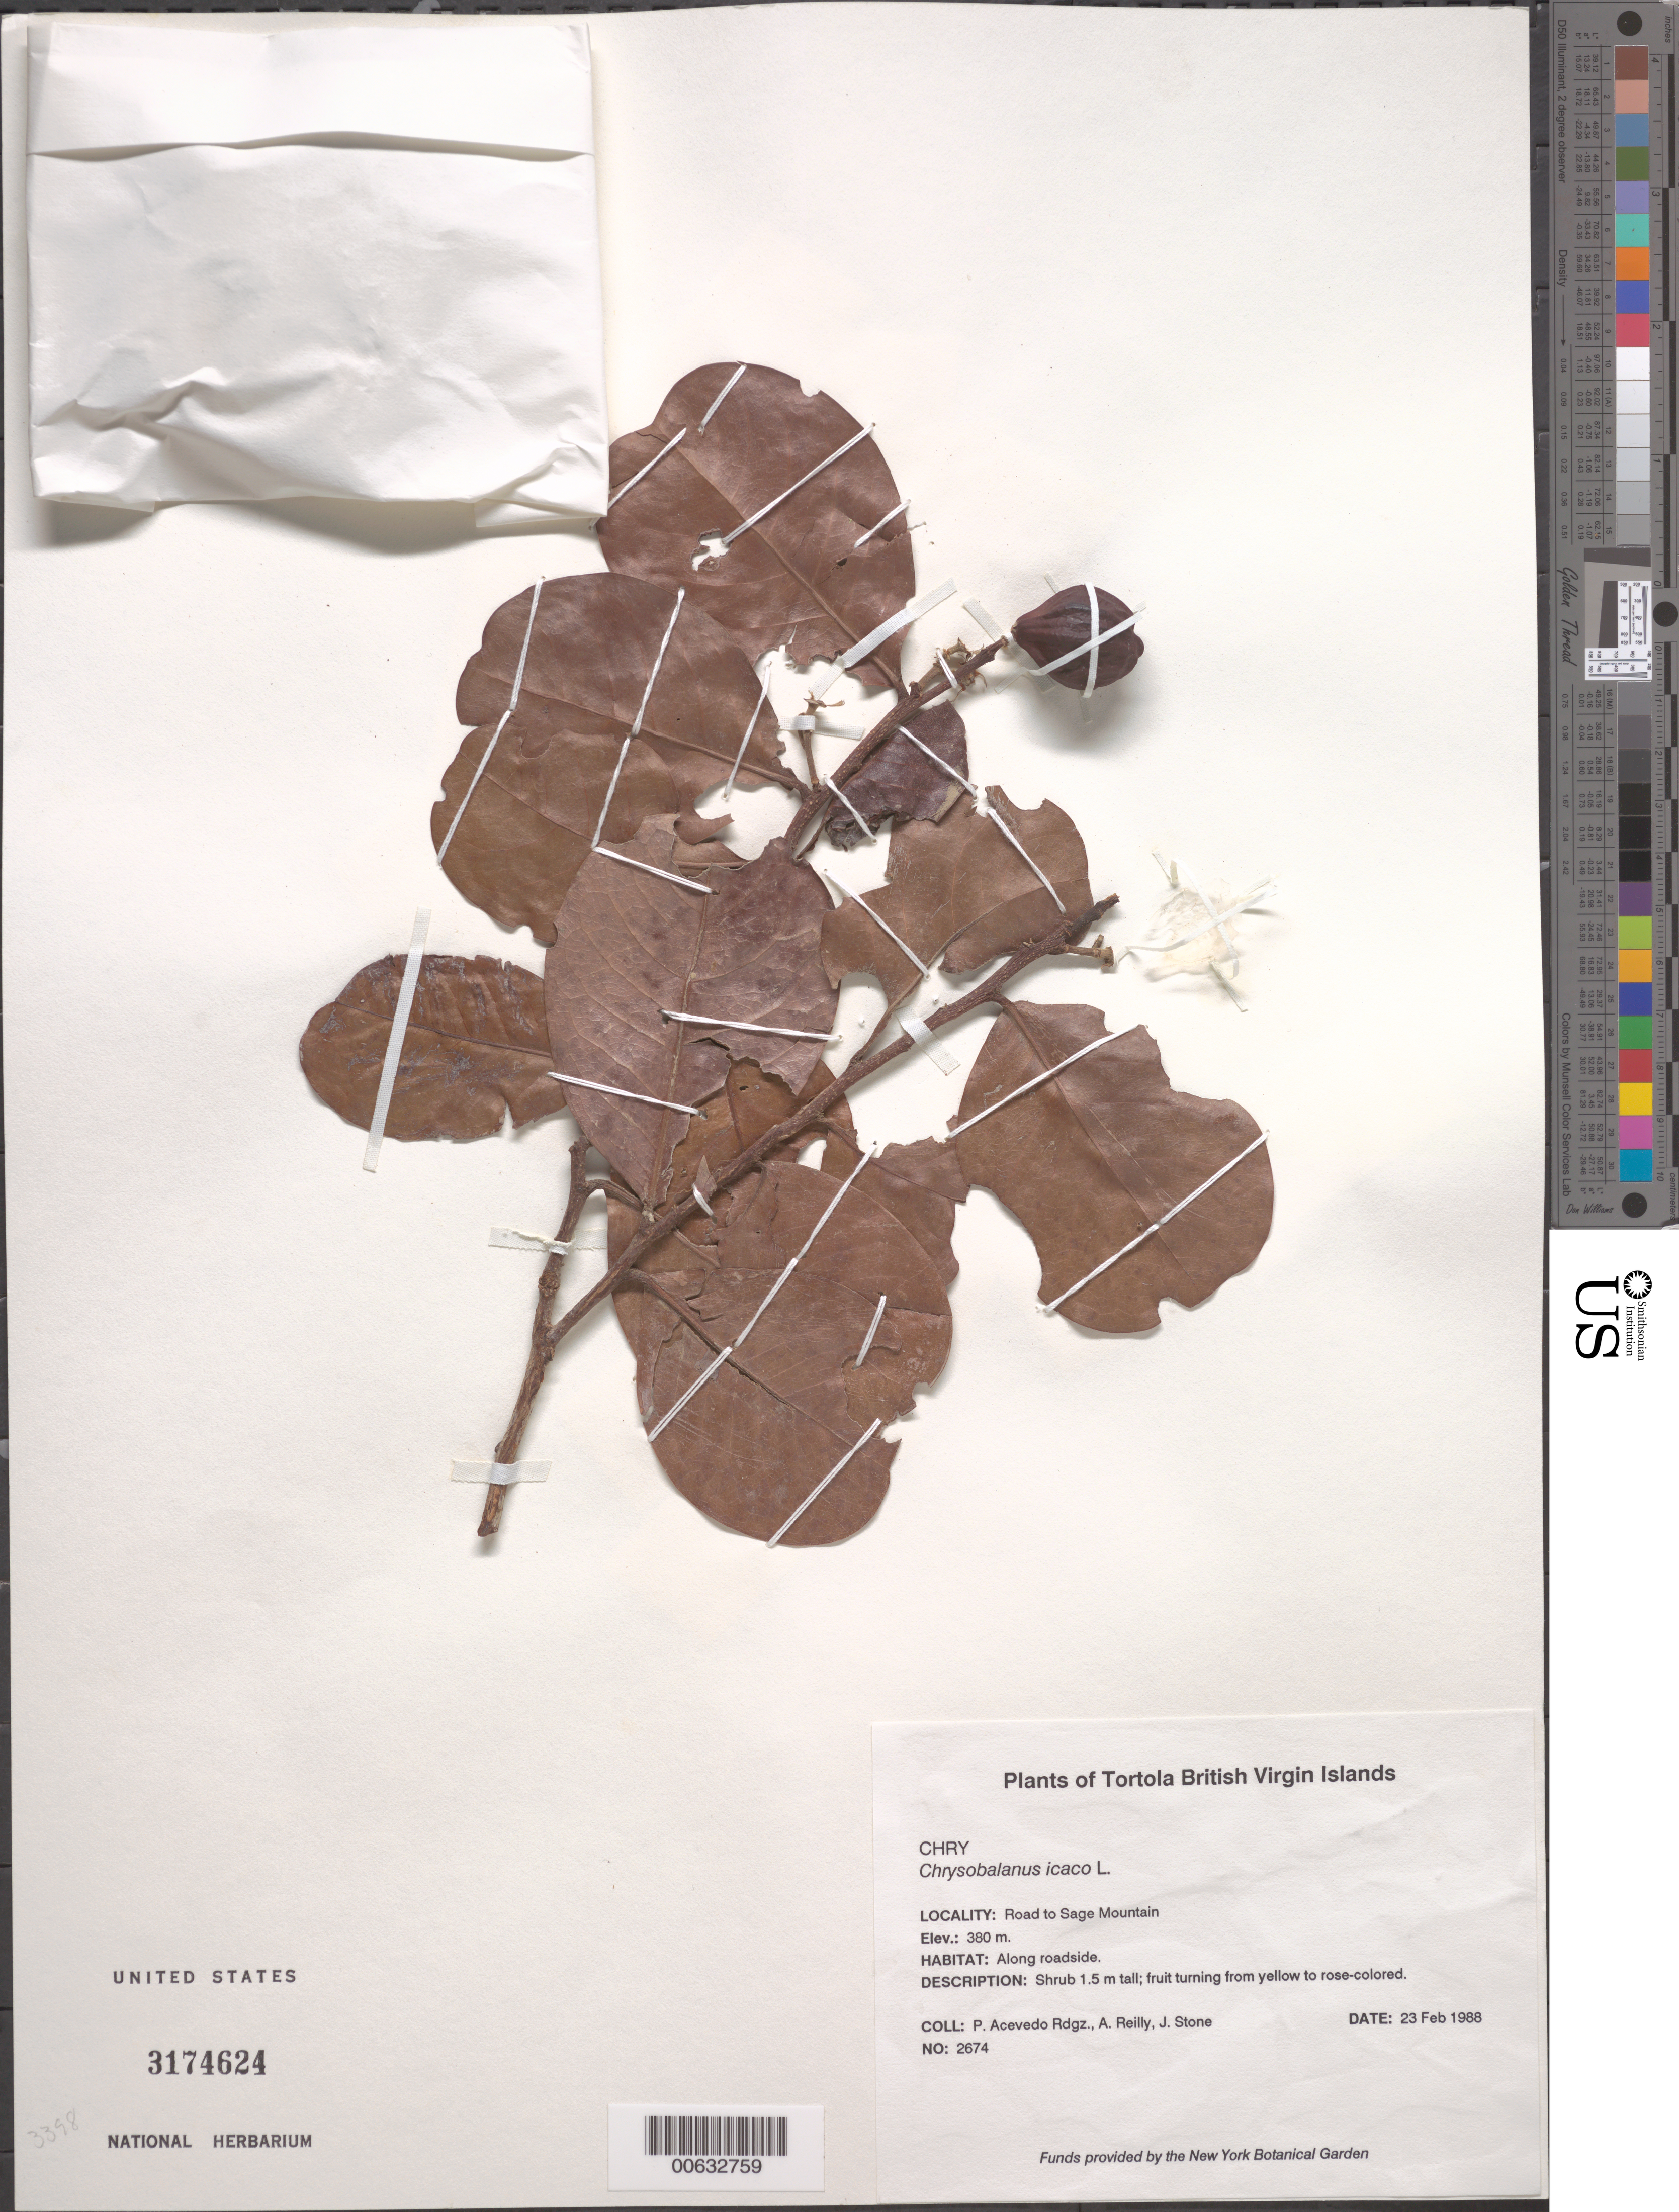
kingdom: Plantae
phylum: Tracheophyta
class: Magnoliopsida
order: Malpighiales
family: Chrysobalanaceae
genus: Chrysobalanus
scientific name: Chrysobalanus icaco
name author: L.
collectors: P. Acevedo-Rodr., A. Reilly & J. Stone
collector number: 2674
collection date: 1988-02-23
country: British Virgin Islands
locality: Tortola. Road to Sage Mountain.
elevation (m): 380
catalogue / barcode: US 3174624